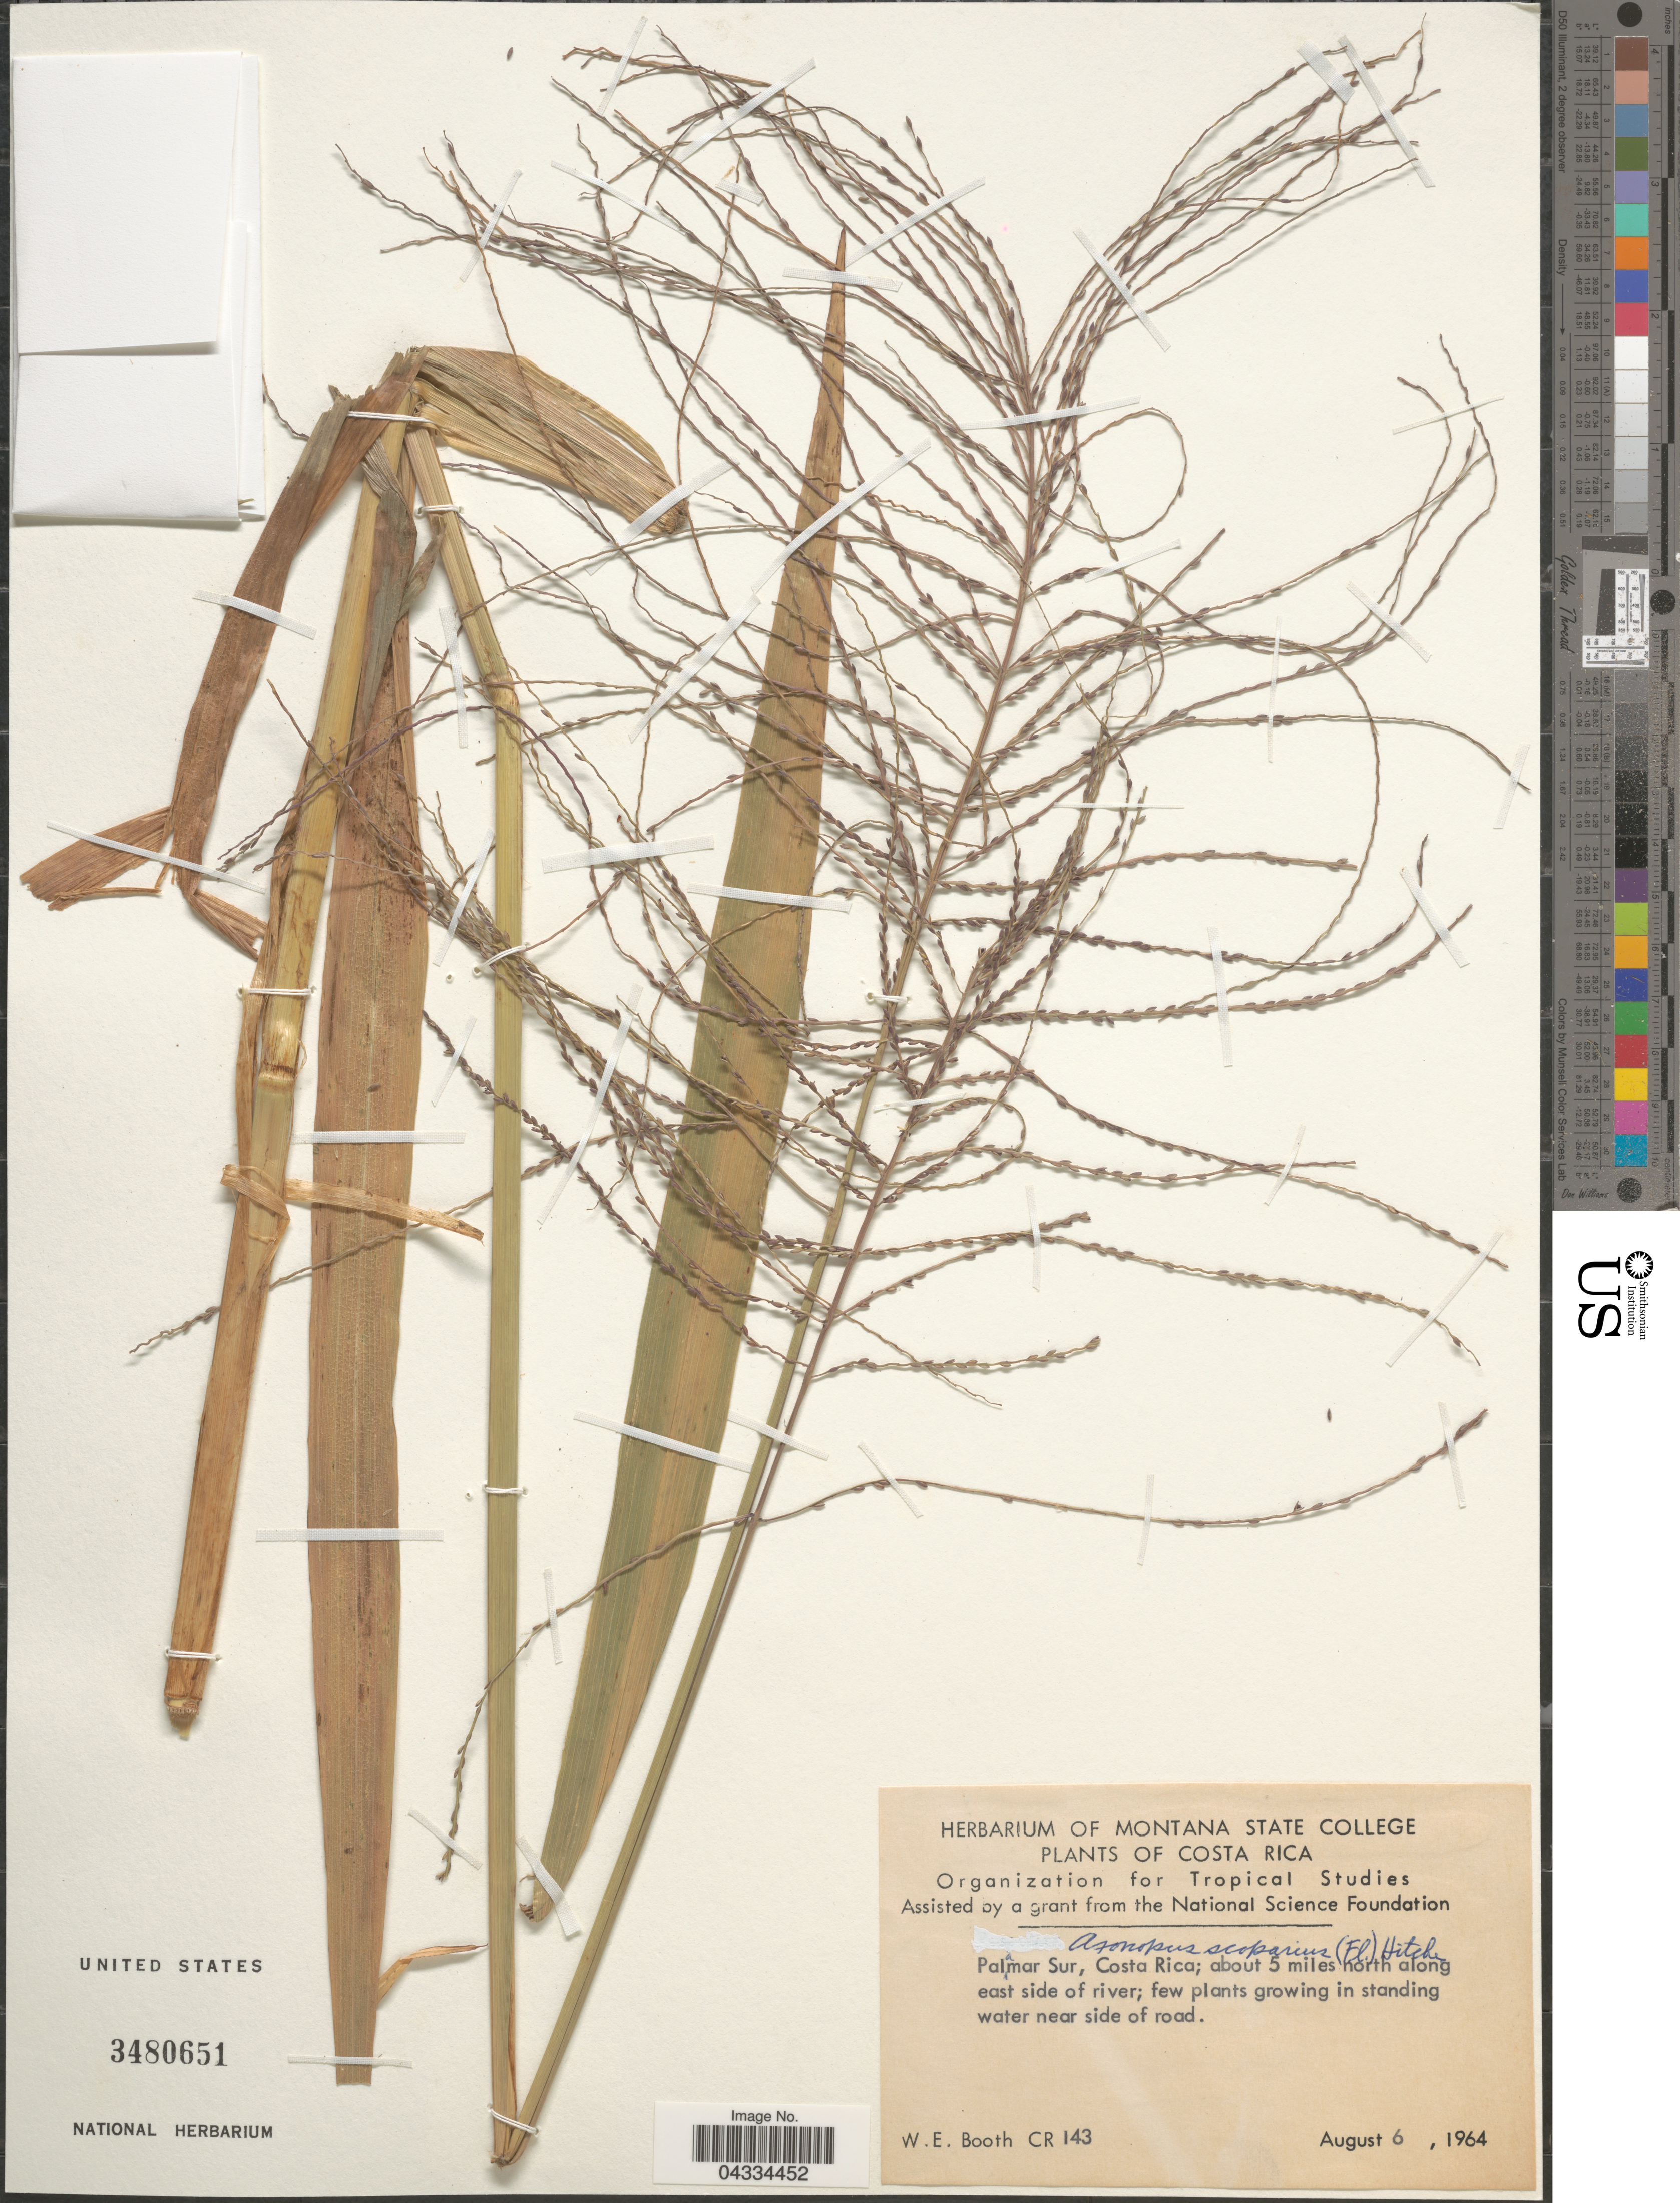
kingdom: Plantae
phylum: Tracheophyta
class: Liliopsida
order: Poales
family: Poaceae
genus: Axonopus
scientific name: Axonopus scoparius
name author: (Flüggé) Kuhlm.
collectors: W. Booth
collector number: CR143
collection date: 1964-08-06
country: Costa Rica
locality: Palmar Sur; about 5 miles north along east side of river.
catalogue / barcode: US 3480651